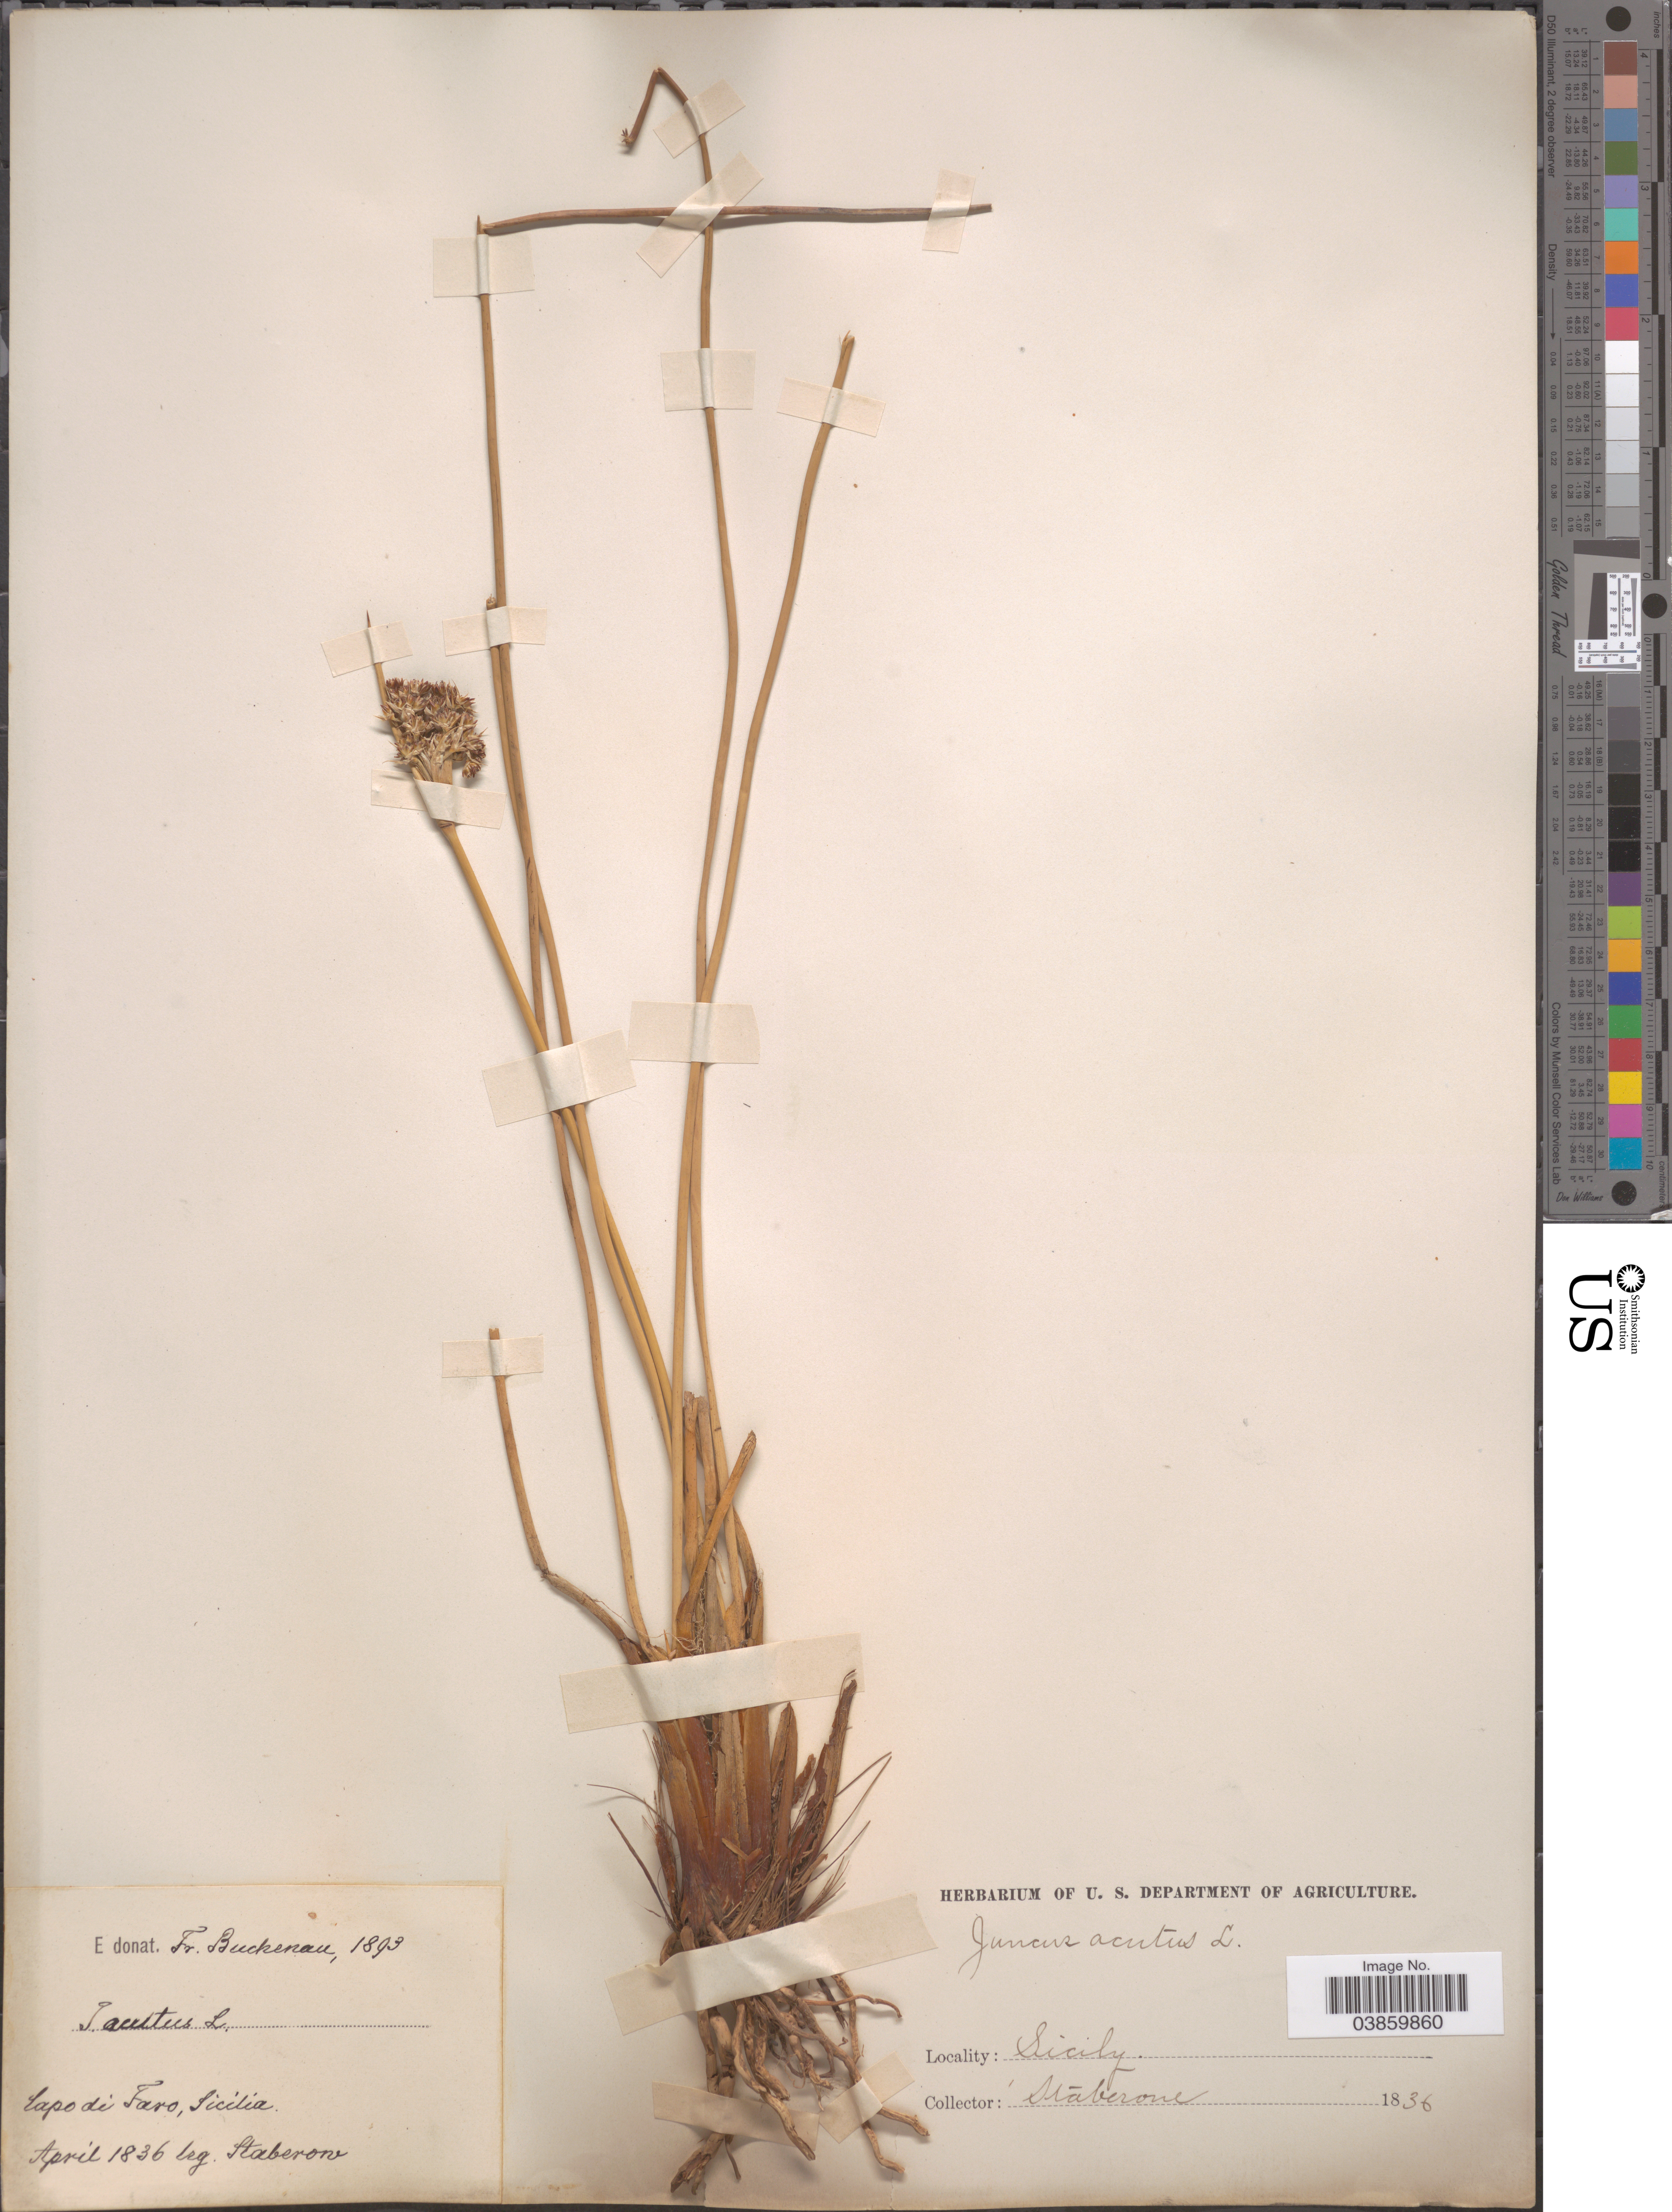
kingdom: Plantae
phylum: Tracheophyta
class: Liliopsida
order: Poales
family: Juncaceae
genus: Juncus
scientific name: Juncus acutus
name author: L.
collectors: -. Staberorv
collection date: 1836-04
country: Italy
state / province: Siciliana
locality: Lapo di Faro, Sicilia.